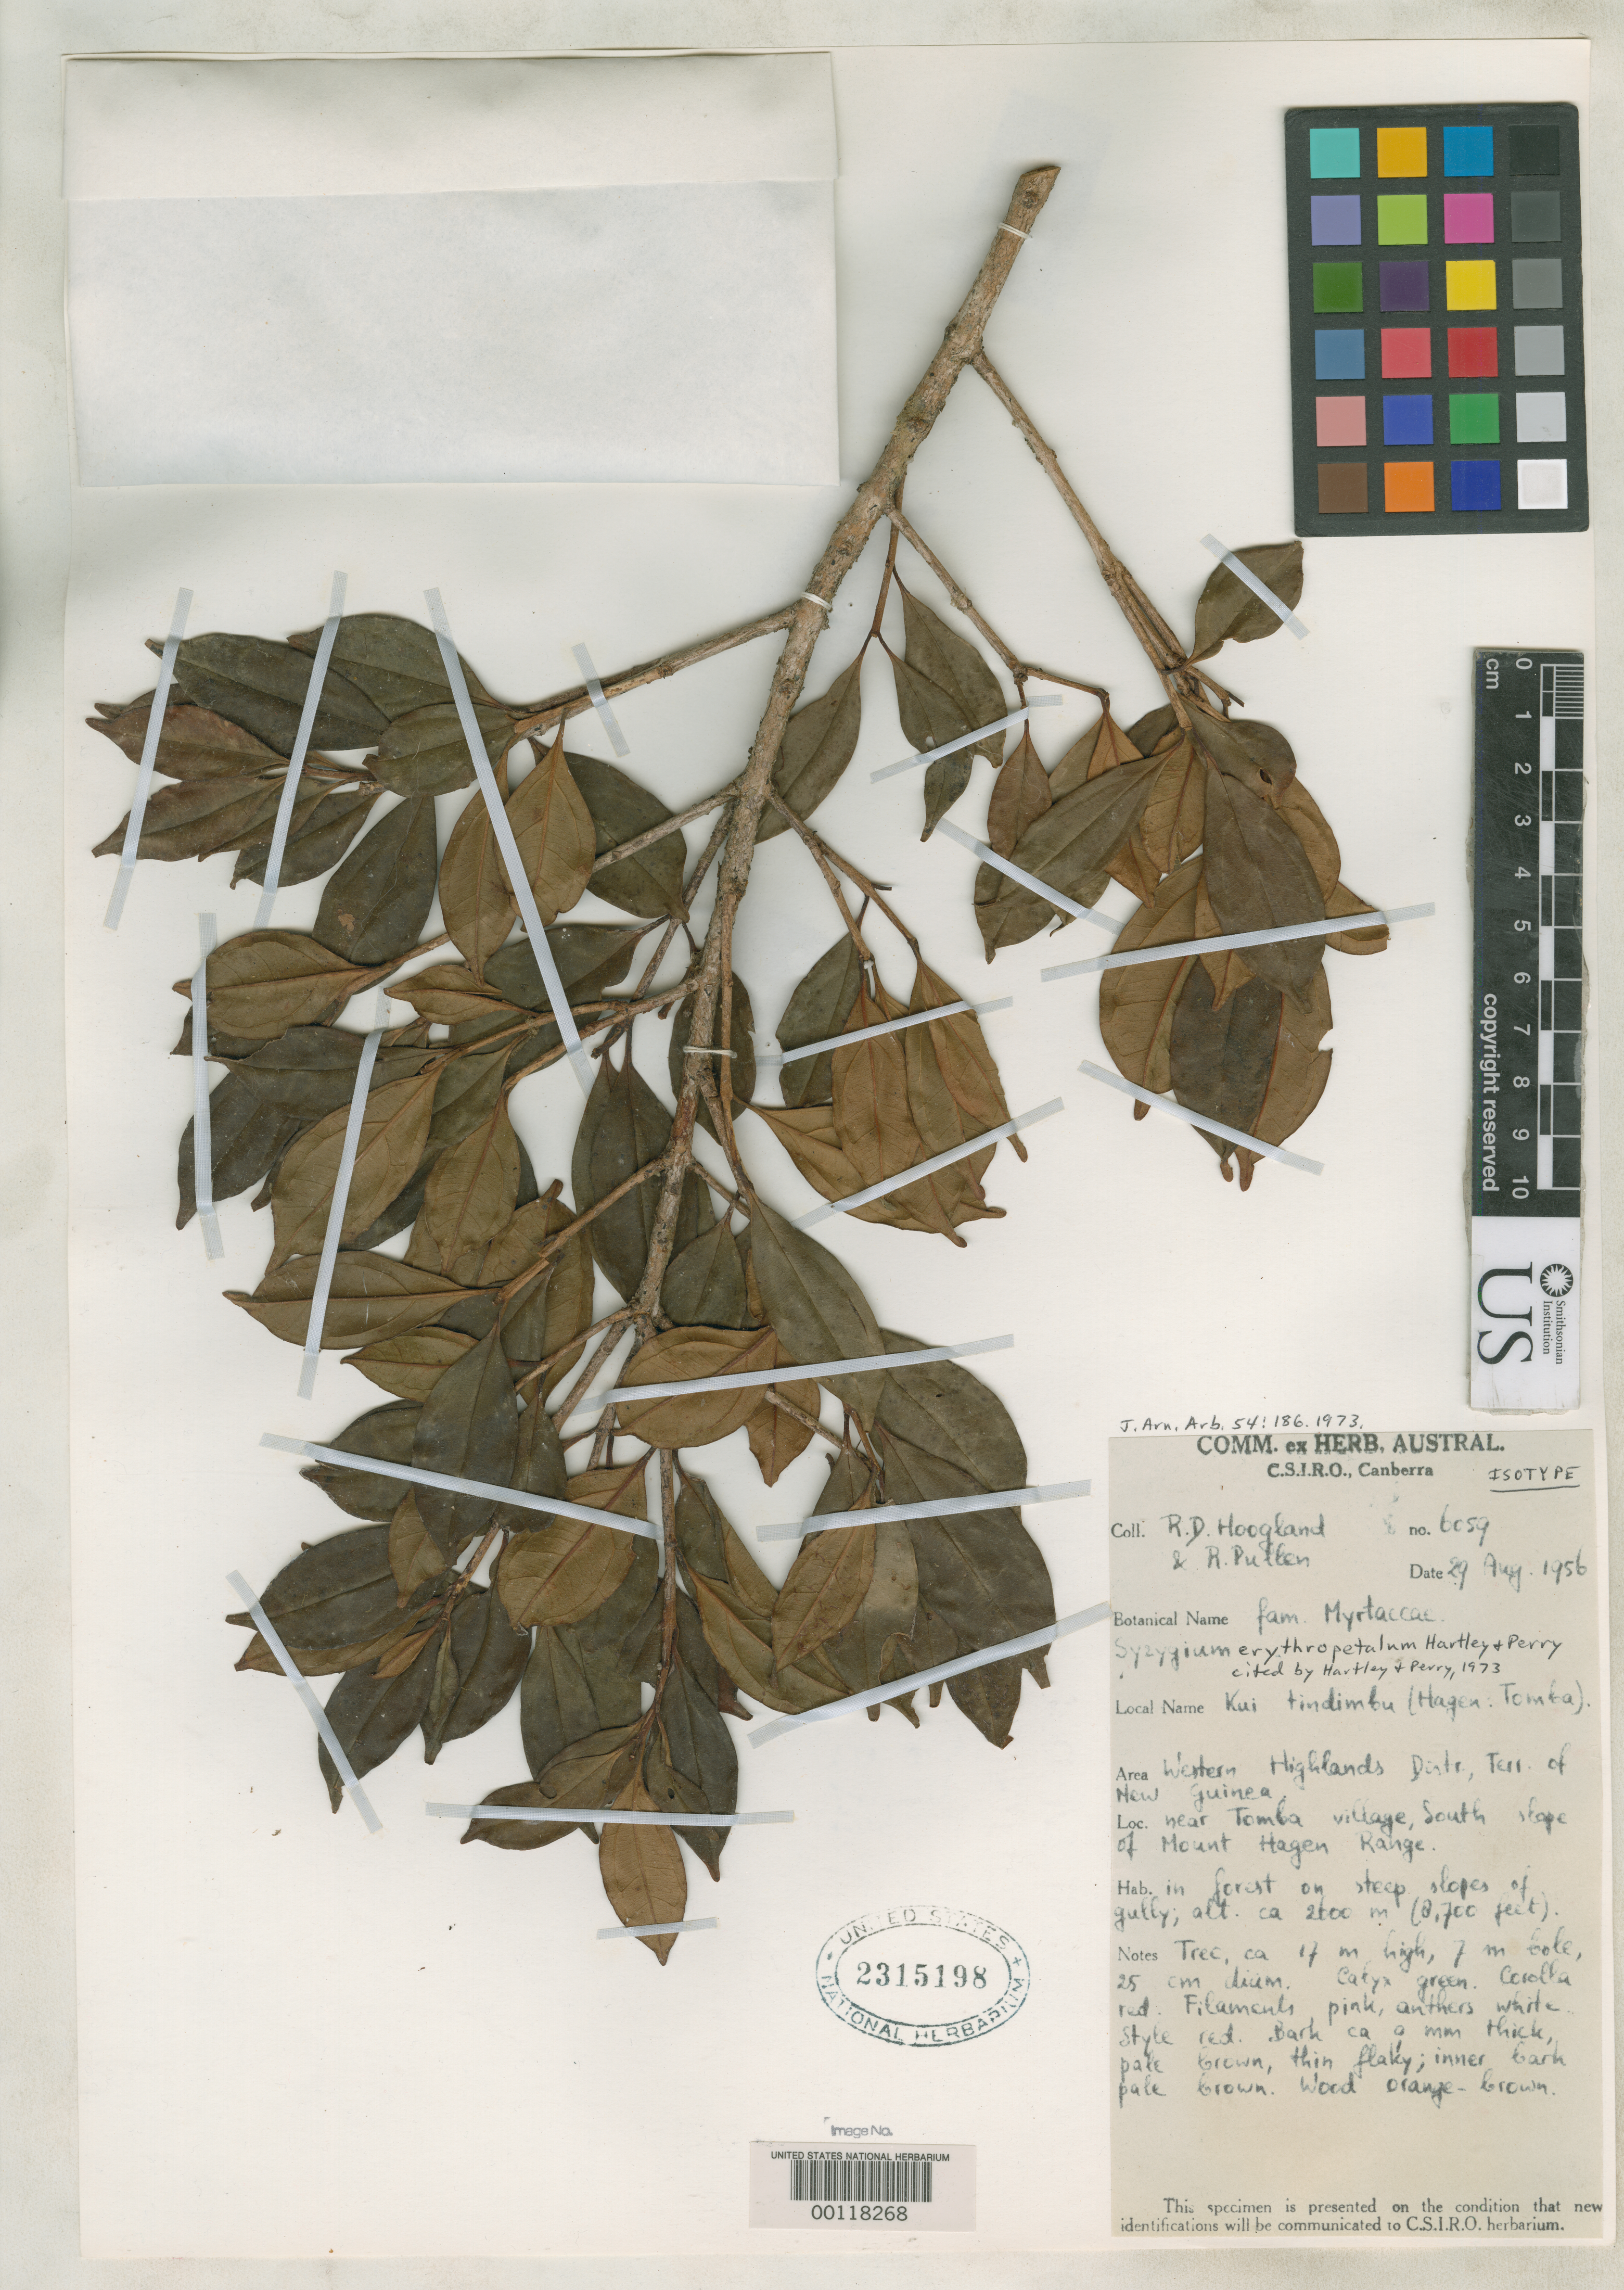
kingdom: Plantae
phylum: Tracheophyta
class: Magnoliopsida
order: Myrtales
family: Myrtaceae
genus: Syzygium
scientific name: Syzygium erythropetalum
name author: T.G. Hartley & L.M. Perry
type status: Isotype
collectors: R. D. Hoogland & R. Pullen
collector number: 6059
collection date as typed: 29 Aug 1956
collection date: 1956-08-29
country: Papua New Guinea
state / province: Western Highlands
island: New Guinea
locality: Tomba village, S slope Mt Hagen Range.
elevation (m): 2600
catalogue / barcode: US 2315198